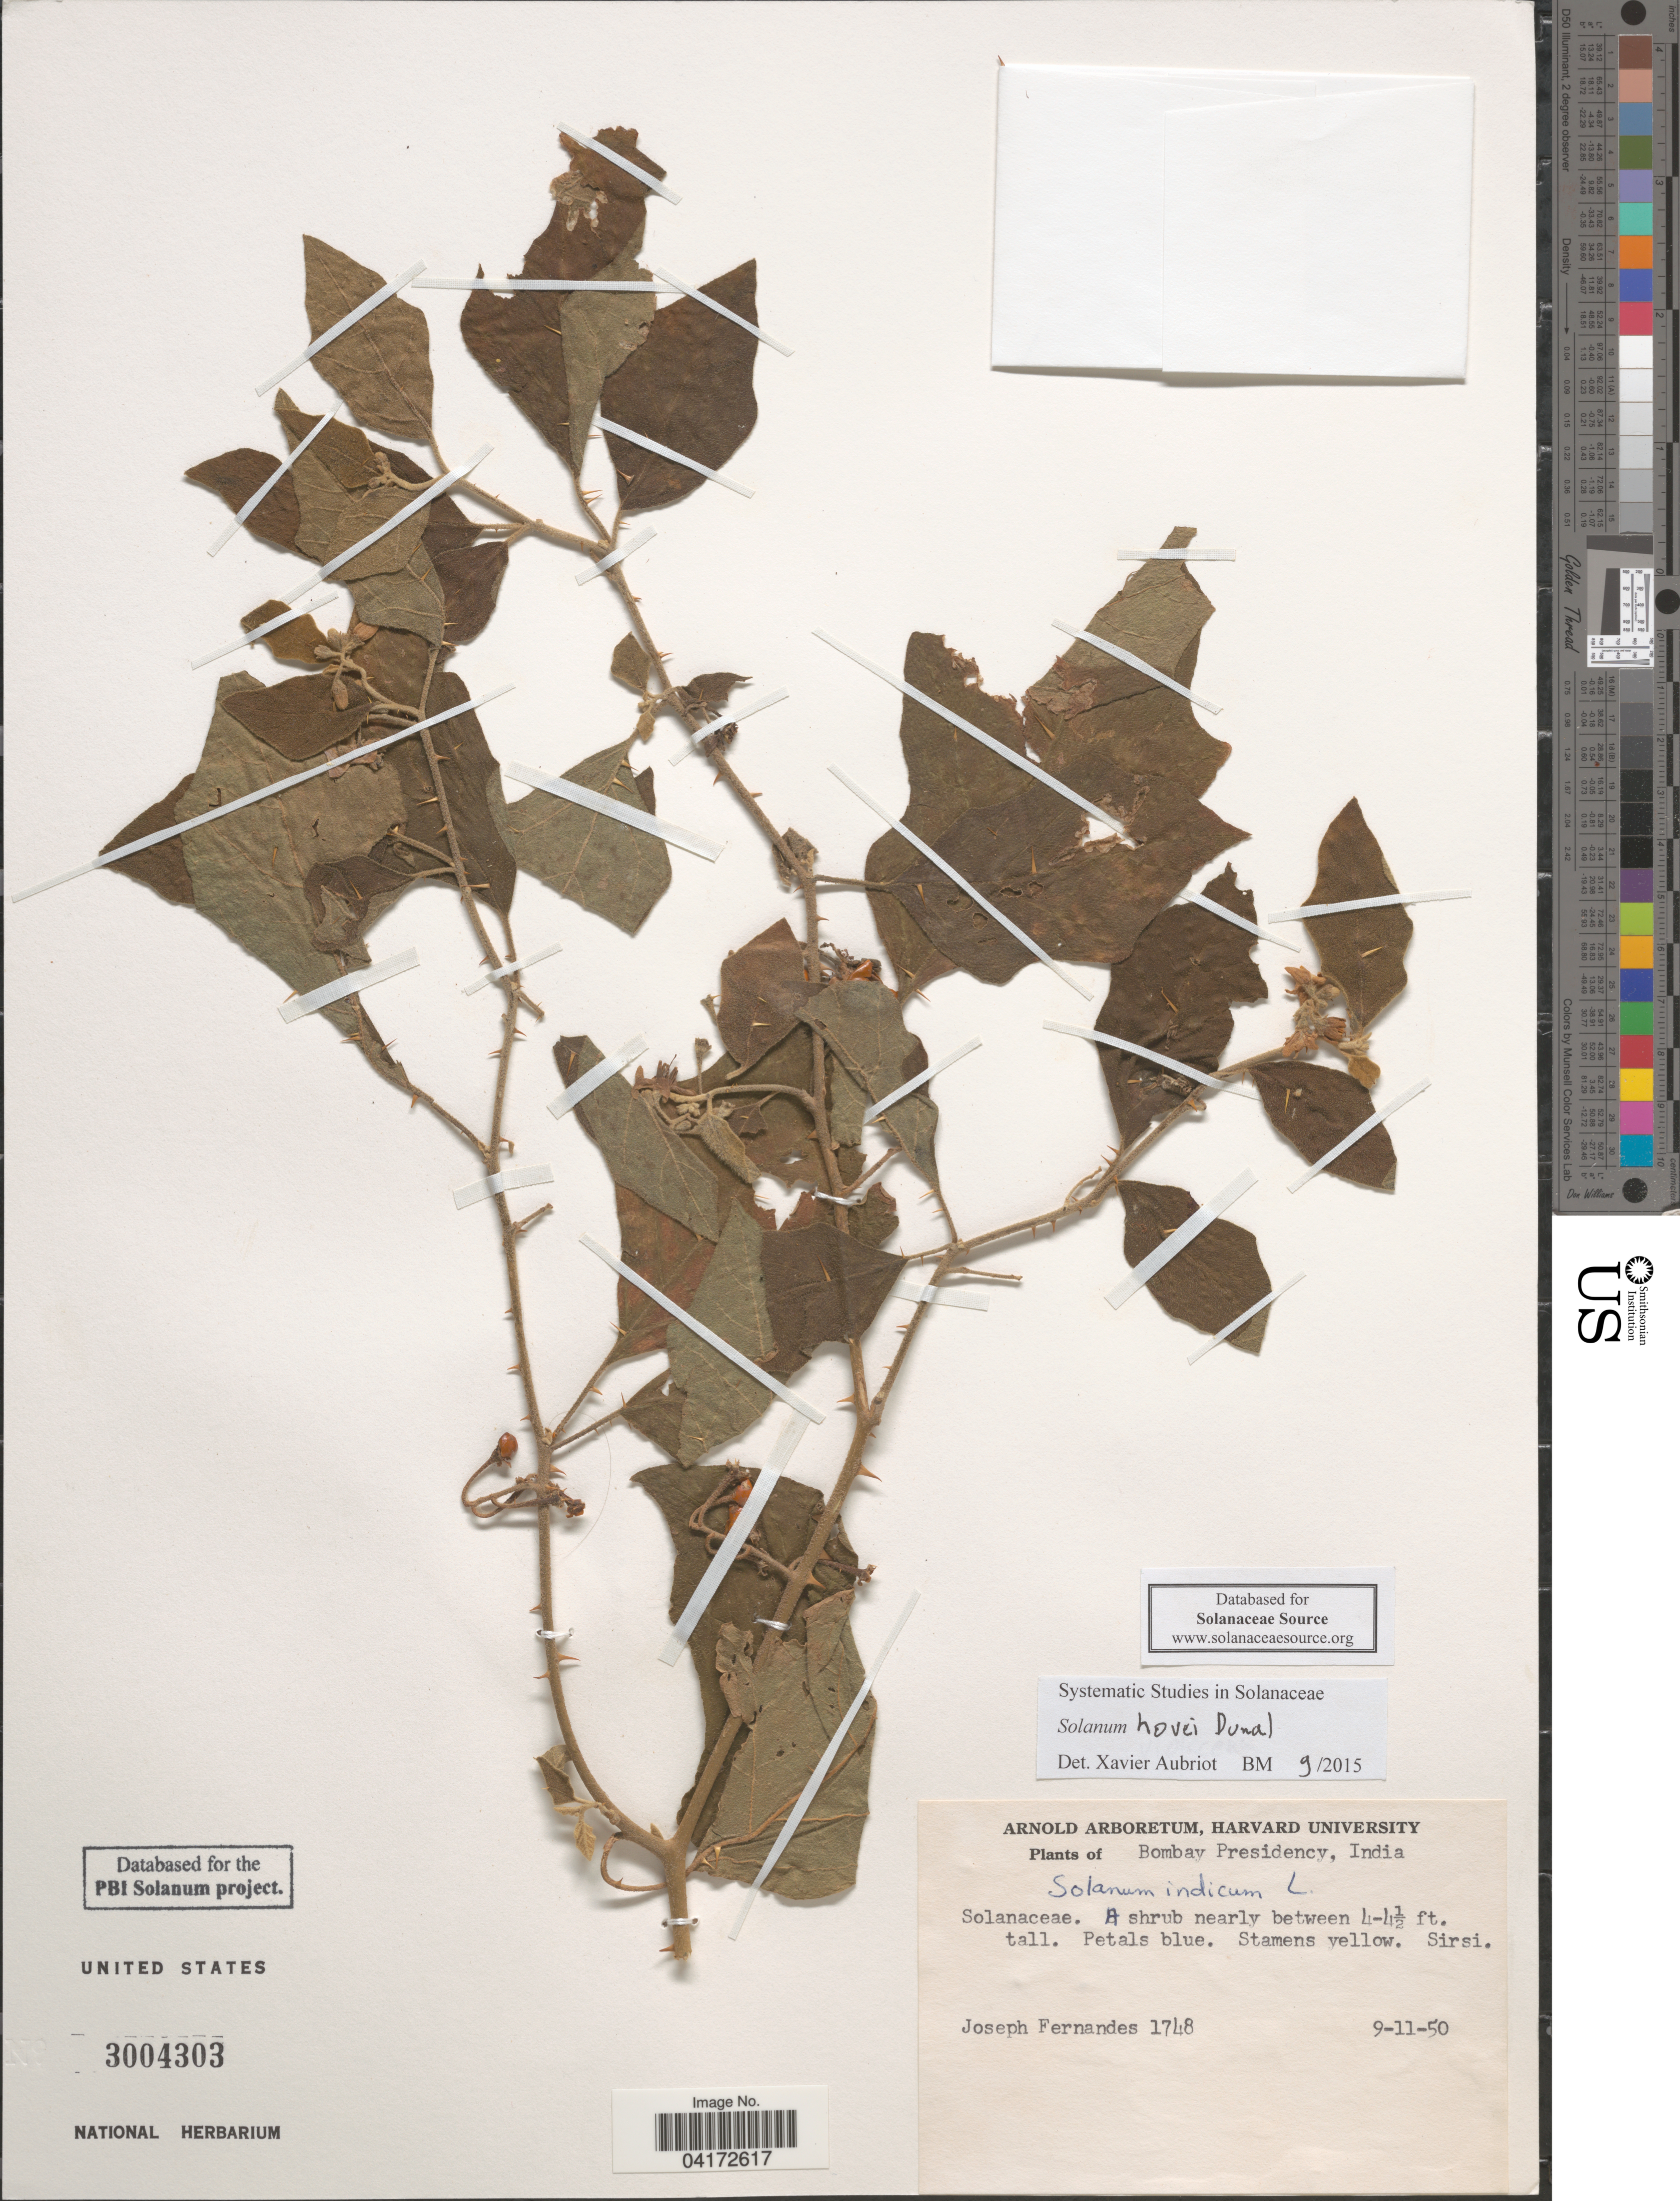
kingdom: Plantae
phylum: Tracheophyta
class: Magnoliopsida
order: Solanales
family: Solanaceae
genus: Solanum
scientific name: Solanum hovei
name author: Dunal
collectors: J. Fernandes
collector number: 1748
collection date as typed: Transcribed d/m/y: 9/11/50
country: India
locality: Bombay Presidency. Sirsi.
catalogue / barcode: US 3004303